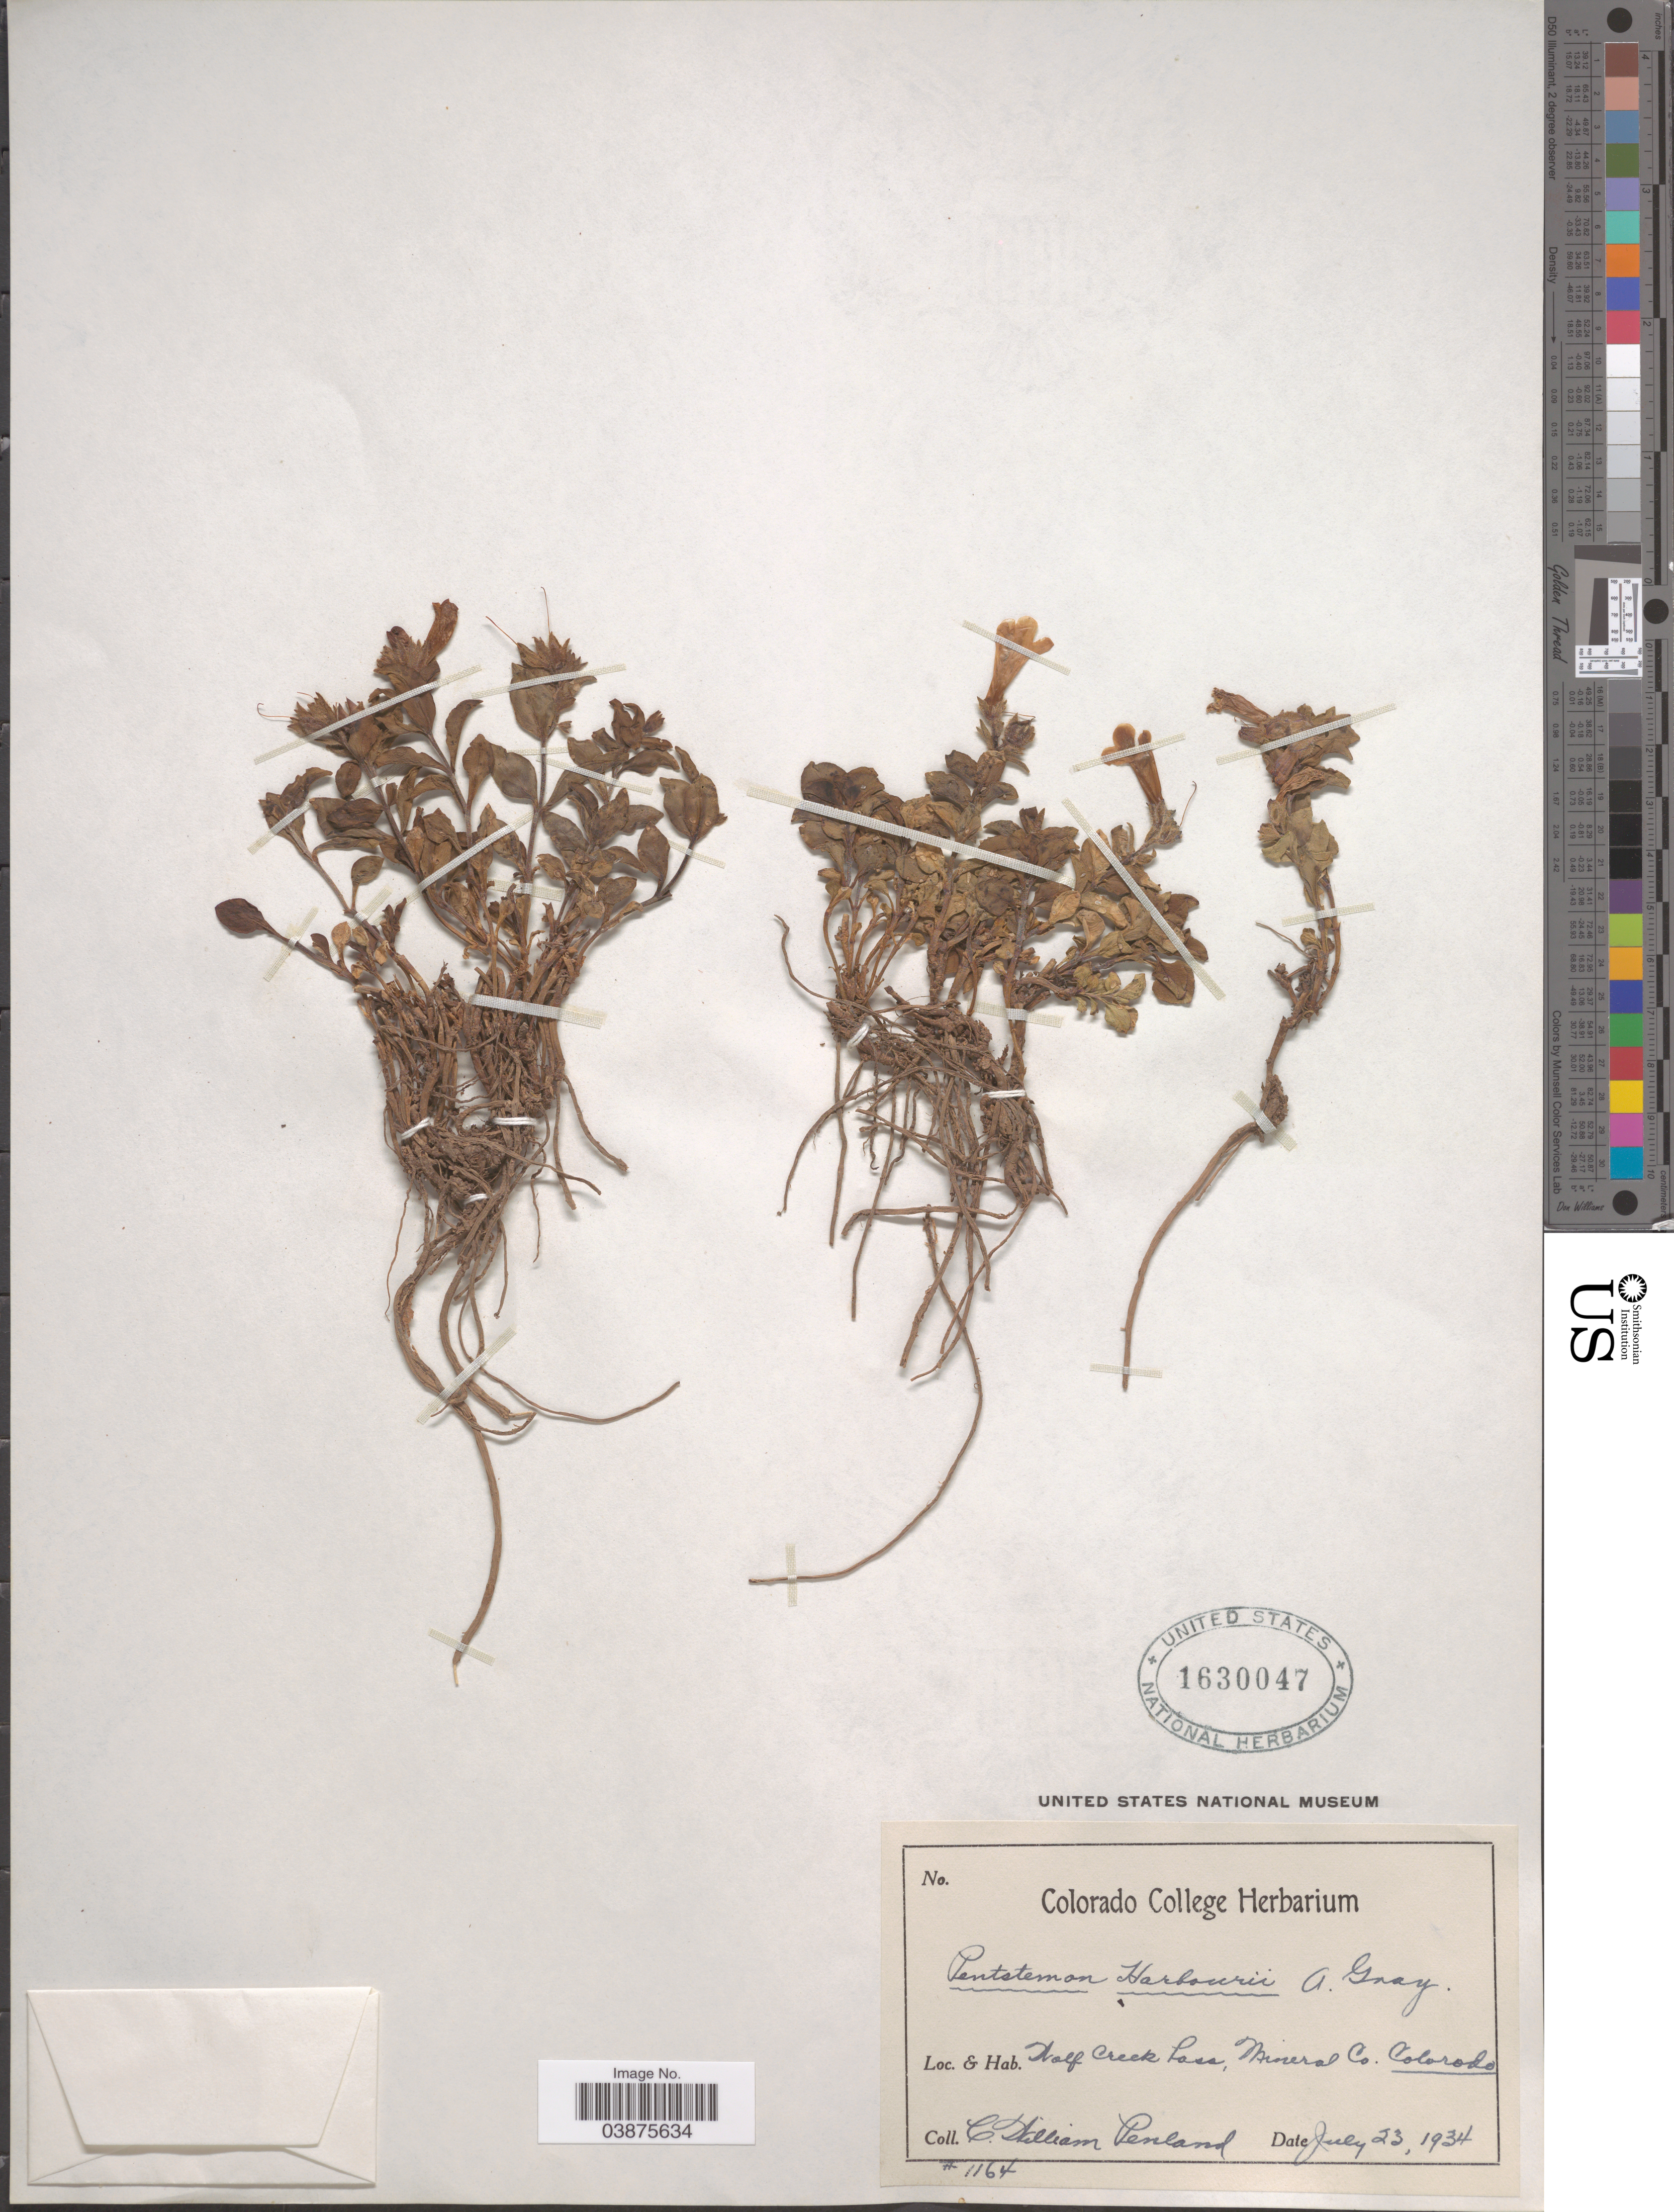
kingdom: Plantae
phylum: Tracheophyta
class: Magnoliopsida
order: Lamiales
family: Plantaginaceae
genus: Penstemon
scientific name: Penstemon harbourii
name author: A. Gray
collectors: C. W. Penland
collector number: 1164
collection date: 1934-07-23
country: United States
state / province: Colorado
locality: Wolf Creek Pass, Mineral Co.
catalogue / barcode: US 1630047